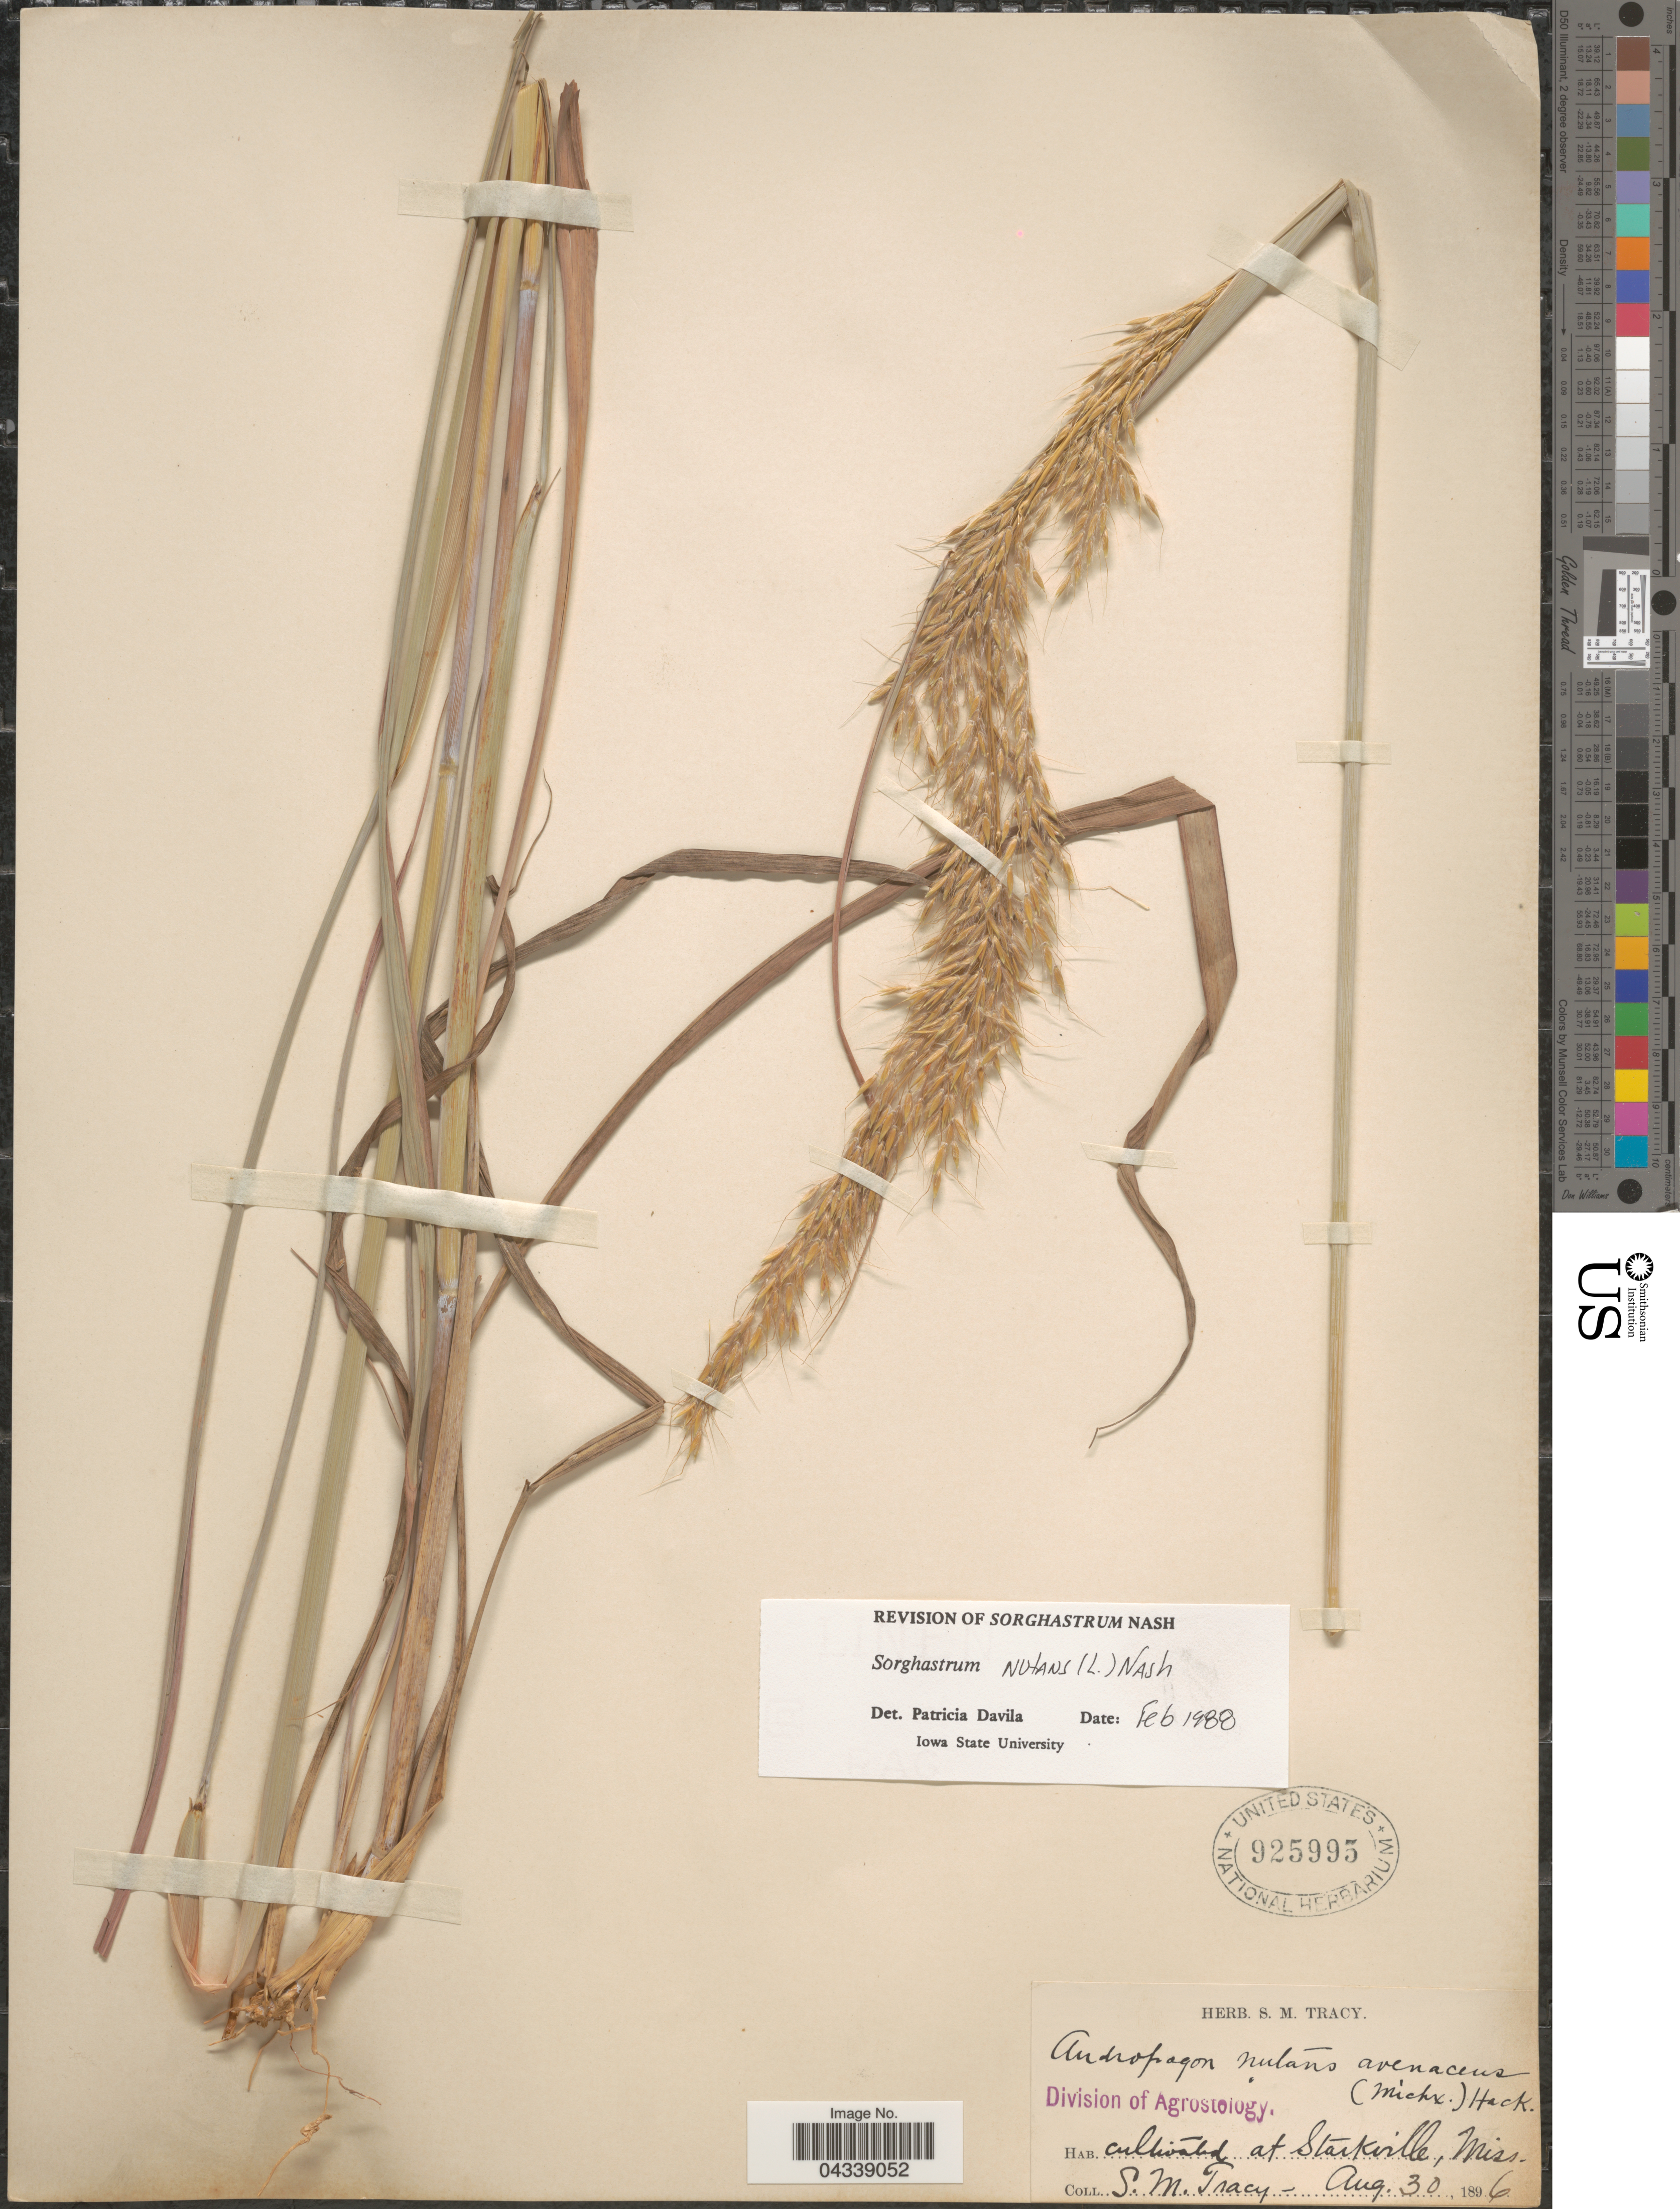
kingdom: Plantae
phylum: Tracheophyta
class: Liliopsida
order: Poales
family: Poaceae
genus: Sorghastrum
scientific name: Sorghastrum nutans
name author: (L.) Nash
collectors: S. M. Tracy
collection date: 1896-08-30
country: United States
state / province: Mississippi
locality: At Starkville.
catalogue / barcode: US 925995